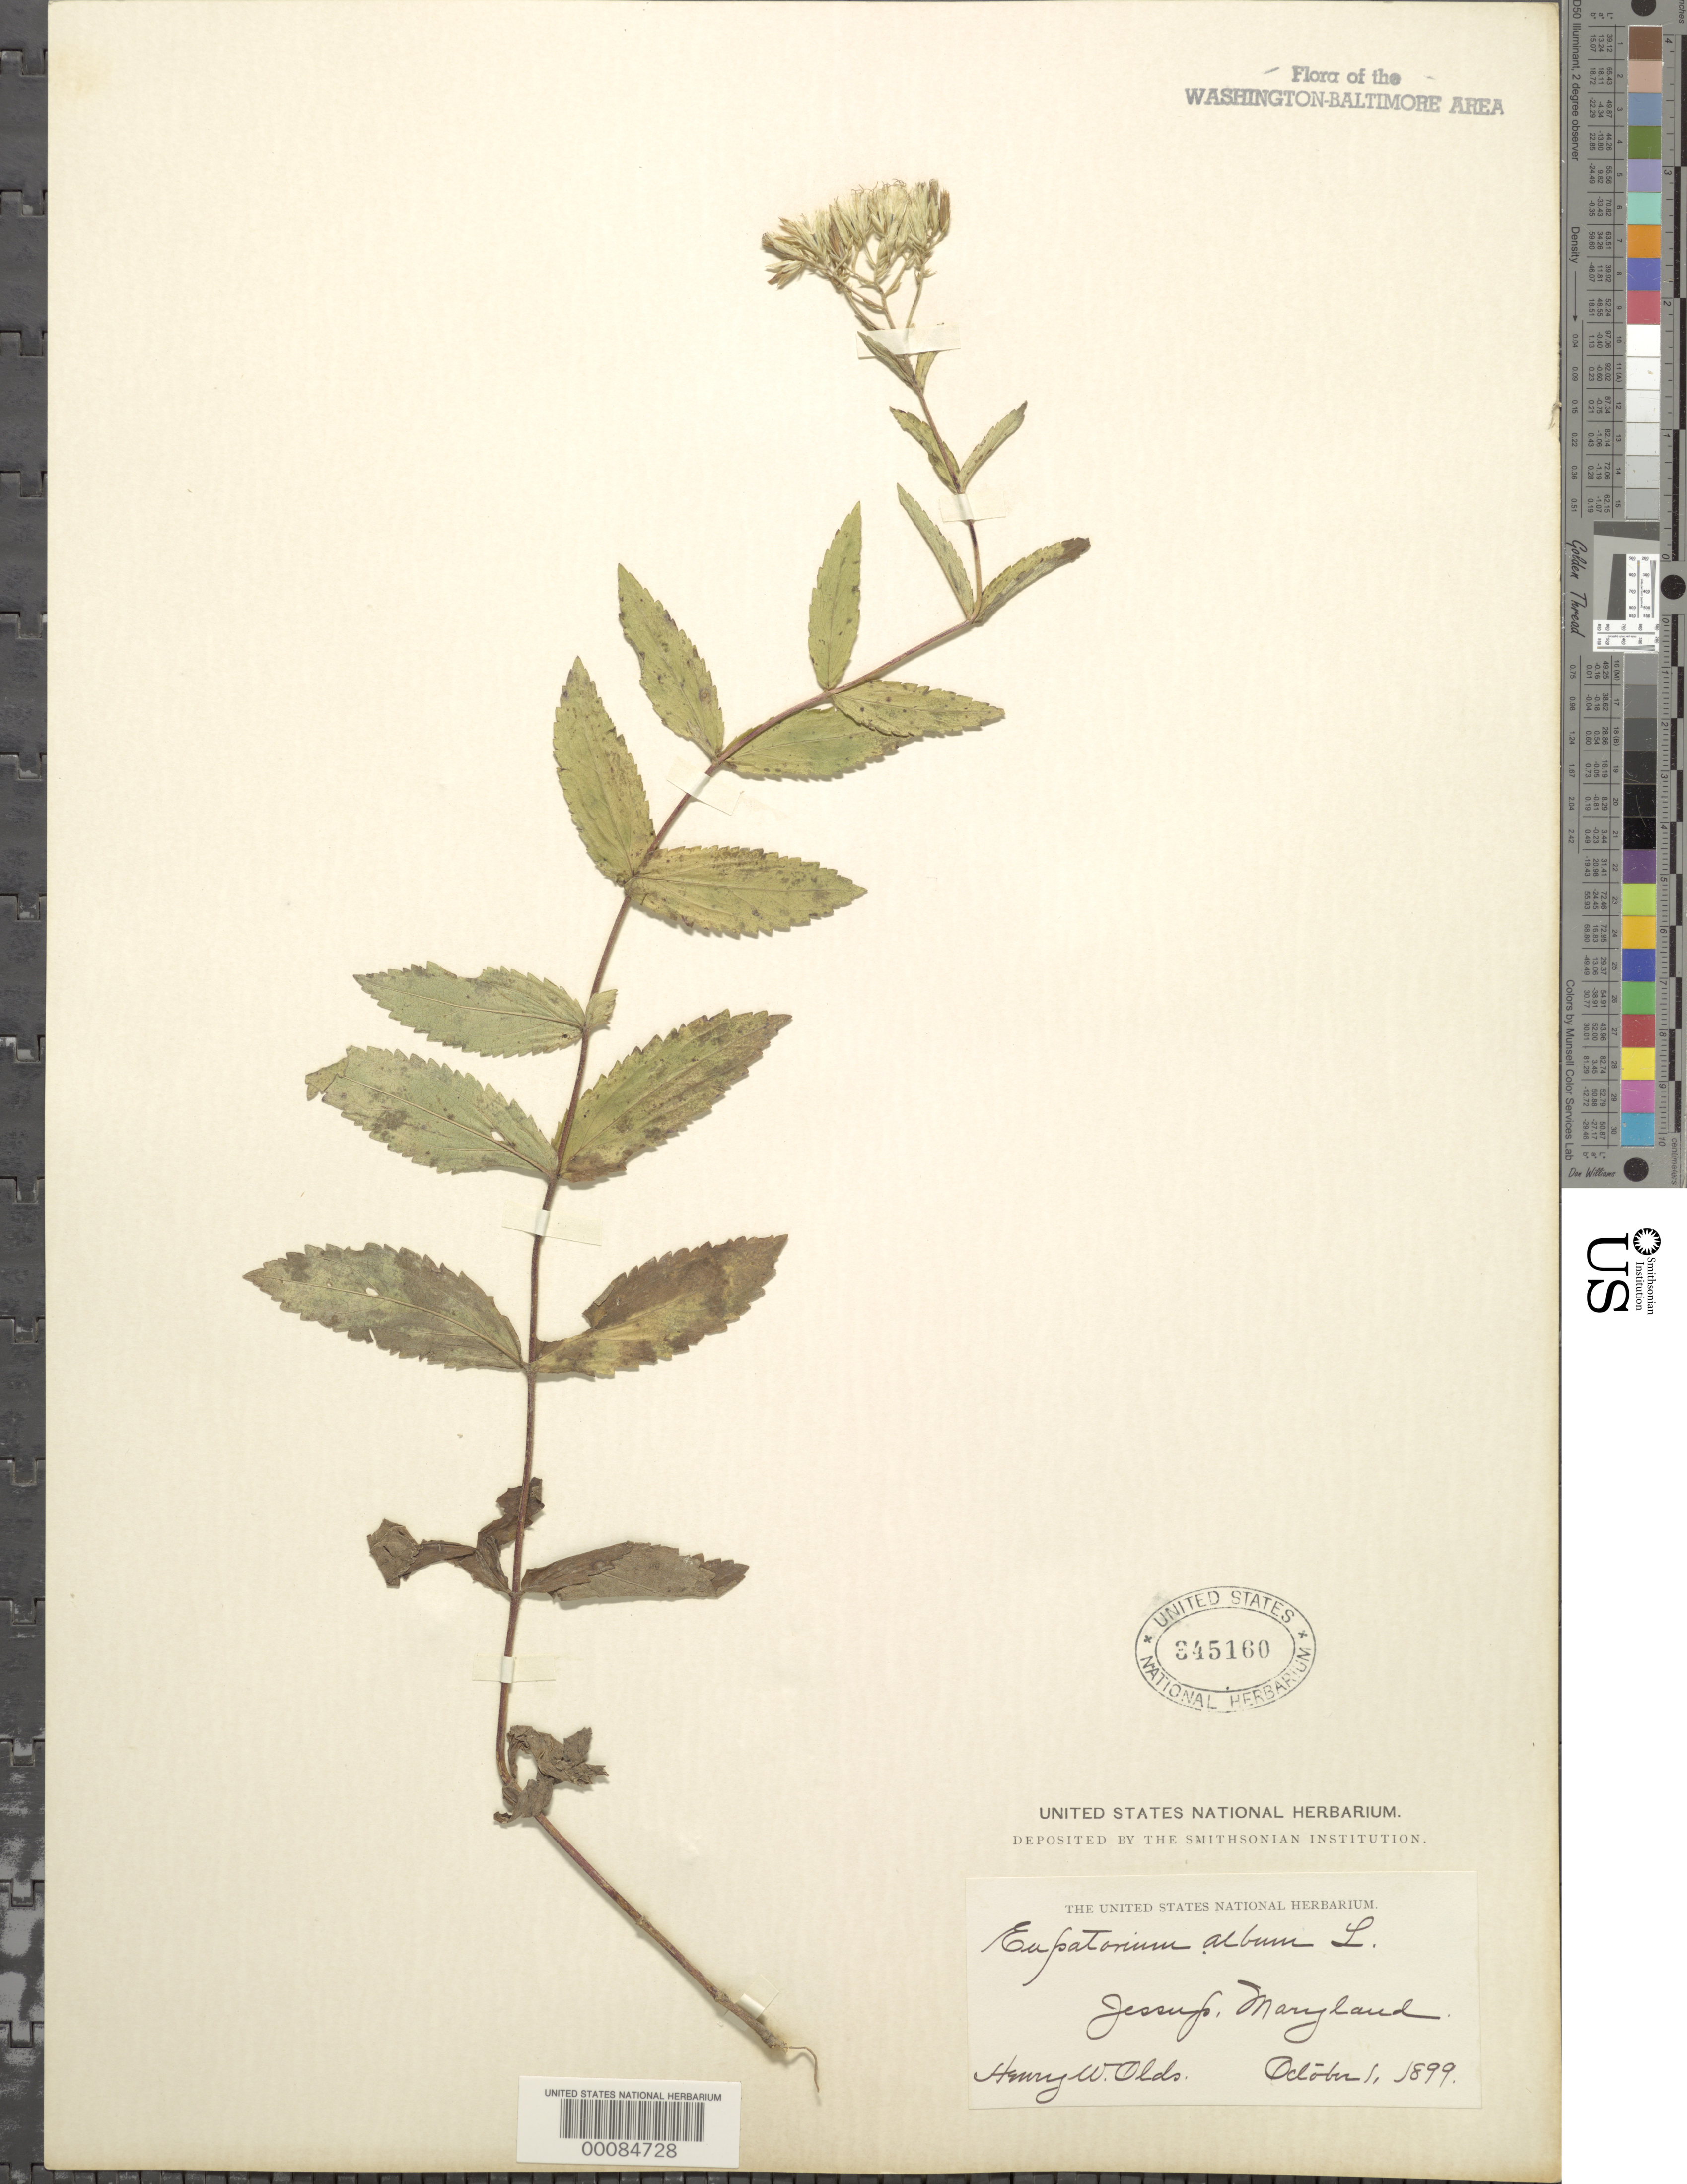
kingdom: Plantae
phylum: Tracheophyta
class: Magnoliopsida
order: Asterales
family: Asteraceae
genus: Eupatorium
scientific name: Eupatorium album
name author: L.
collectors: H. W. Olds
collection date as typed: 01 Oct 1899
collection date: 1899-10-01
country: United States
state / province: Maryland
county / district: Anne Arundel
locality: Jessup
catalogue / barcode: US 345160